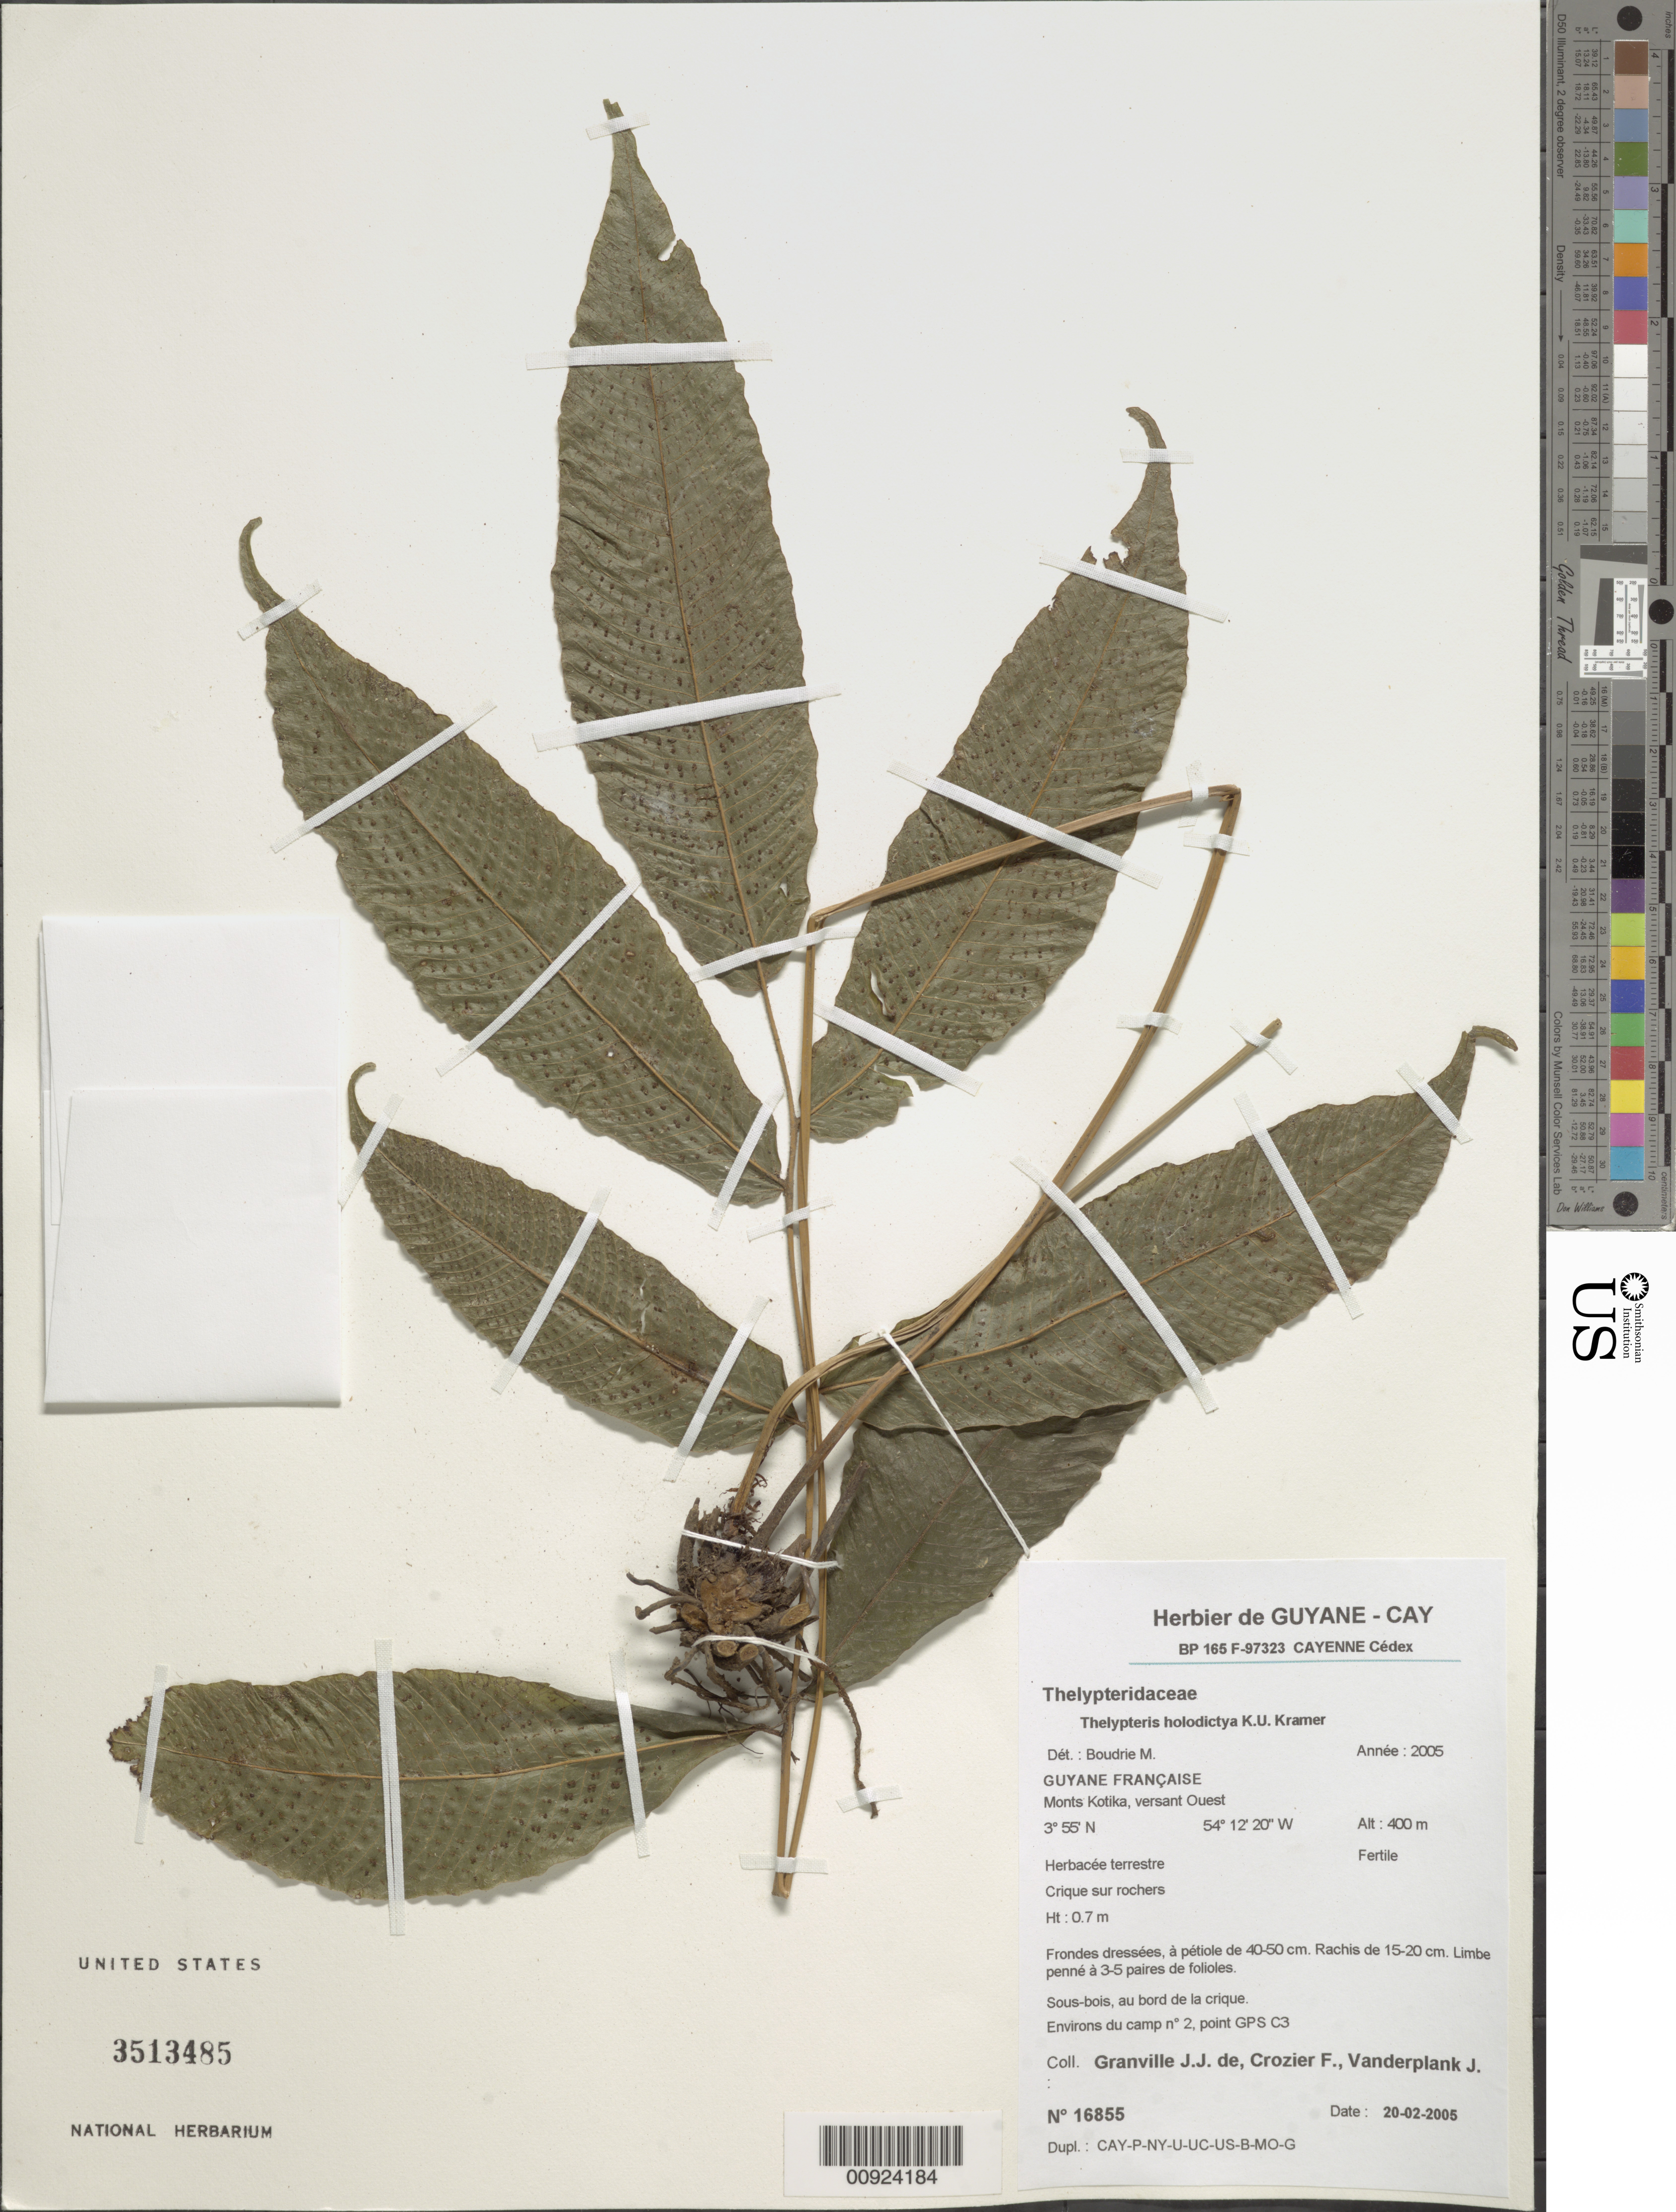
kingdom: Plantae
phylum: Tracheophyta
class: Polypodiopsida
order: Polypodiales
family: Thelypteridaceae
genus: Meniscium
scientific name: Meniscium holodictyum comb. nov., ined. 2015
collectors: J.-J. de Granville, F. Crozier & J. Vanderplank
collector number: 16855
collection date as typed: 20-Feb-05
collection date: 2005-02-20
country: French Guiana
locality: Monts Kotika, versant Ouest; environ du camp nº2, point GPS C3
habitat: Sous-bois, au bord de la crique; crique sur rochers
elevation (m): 400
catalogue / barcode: US 3513485